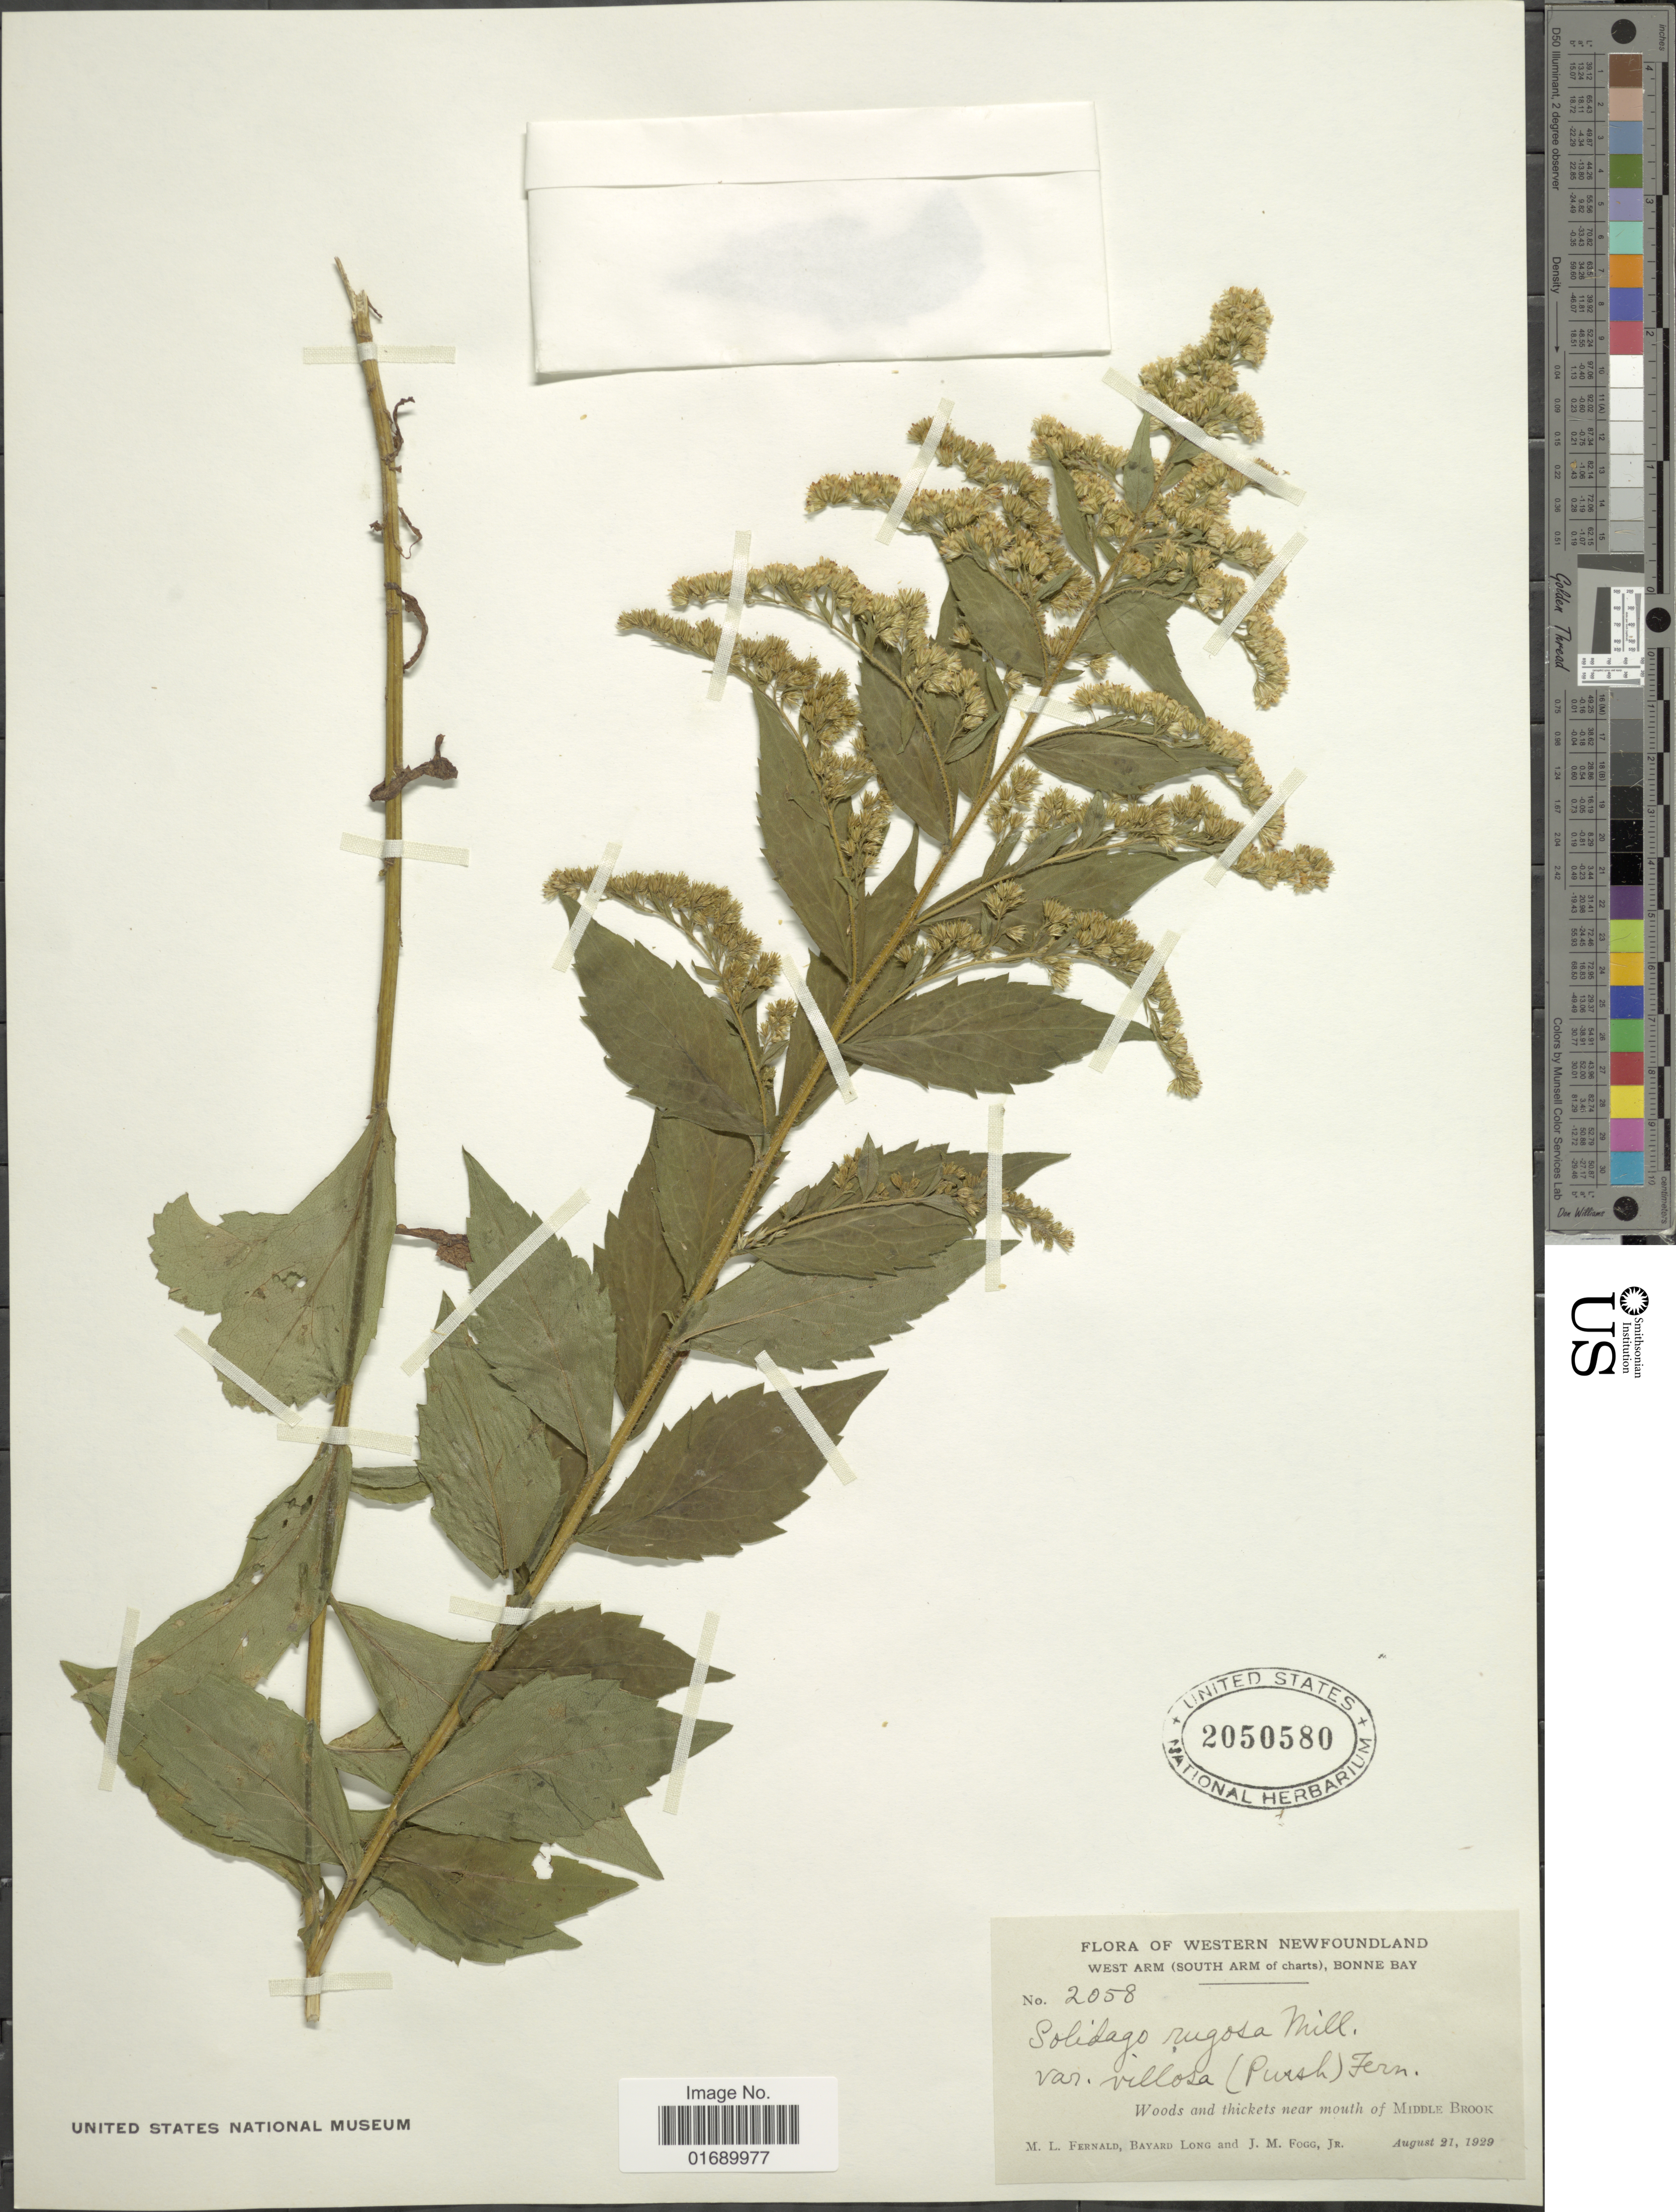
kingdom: Plantae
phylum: Tracheophyta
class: Magnoliopsida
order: Asterales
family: Asteraceae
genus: Solidago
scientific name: Solidago rugosa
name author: Mill.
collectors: M. L. Fernald, B. Long & J. Fogg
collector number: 2058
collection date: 1929-08-21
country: Canada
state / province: Newfoundland and Labrador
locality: Western Newfoundland, West Arm (South Arm of charts), Bonne Bay, Woods and thickets near mouth of Middle Brook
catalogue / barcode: US 2050580